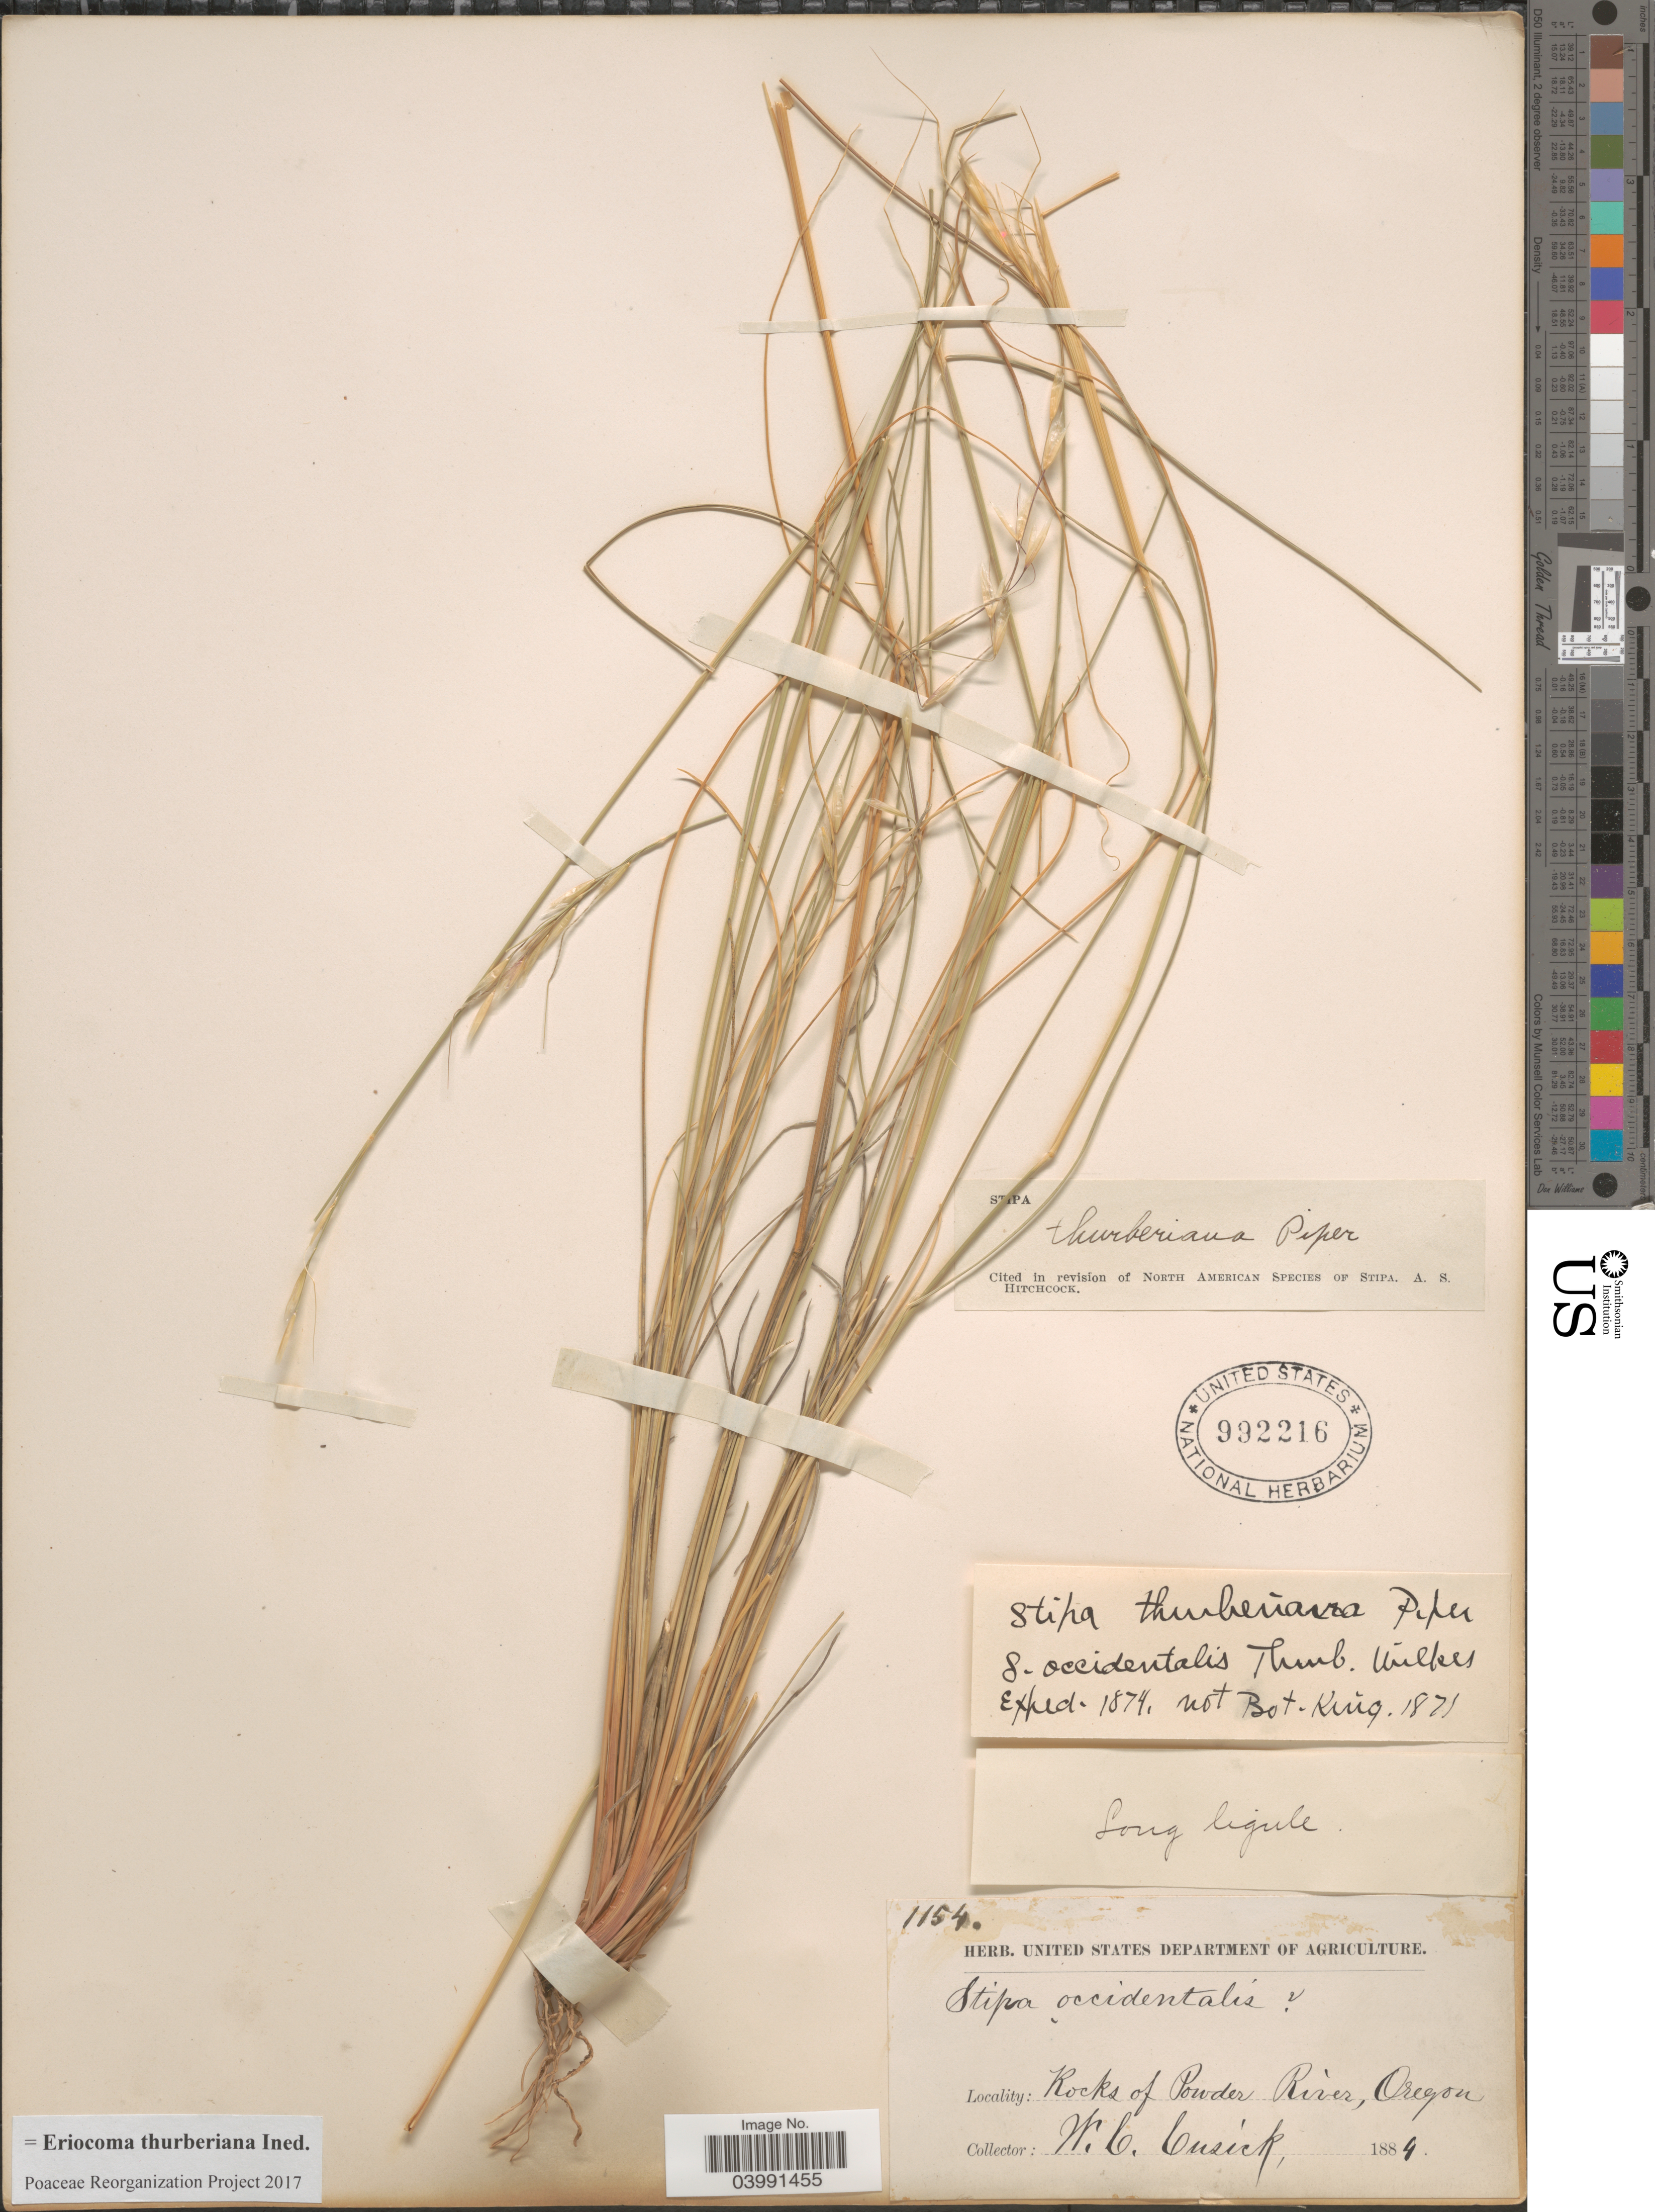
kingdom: Plantae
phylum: Tracheophyta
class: Liliopsida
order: Poales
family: Poaceae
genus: Eriocoma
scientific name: Eriocoma thurberiana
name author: (Piper) Romasch.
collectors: W. C. Cusick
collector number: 1154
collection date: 1884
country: United States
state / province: Oregon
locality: Rocks of Powder River.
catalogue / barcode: US 992216